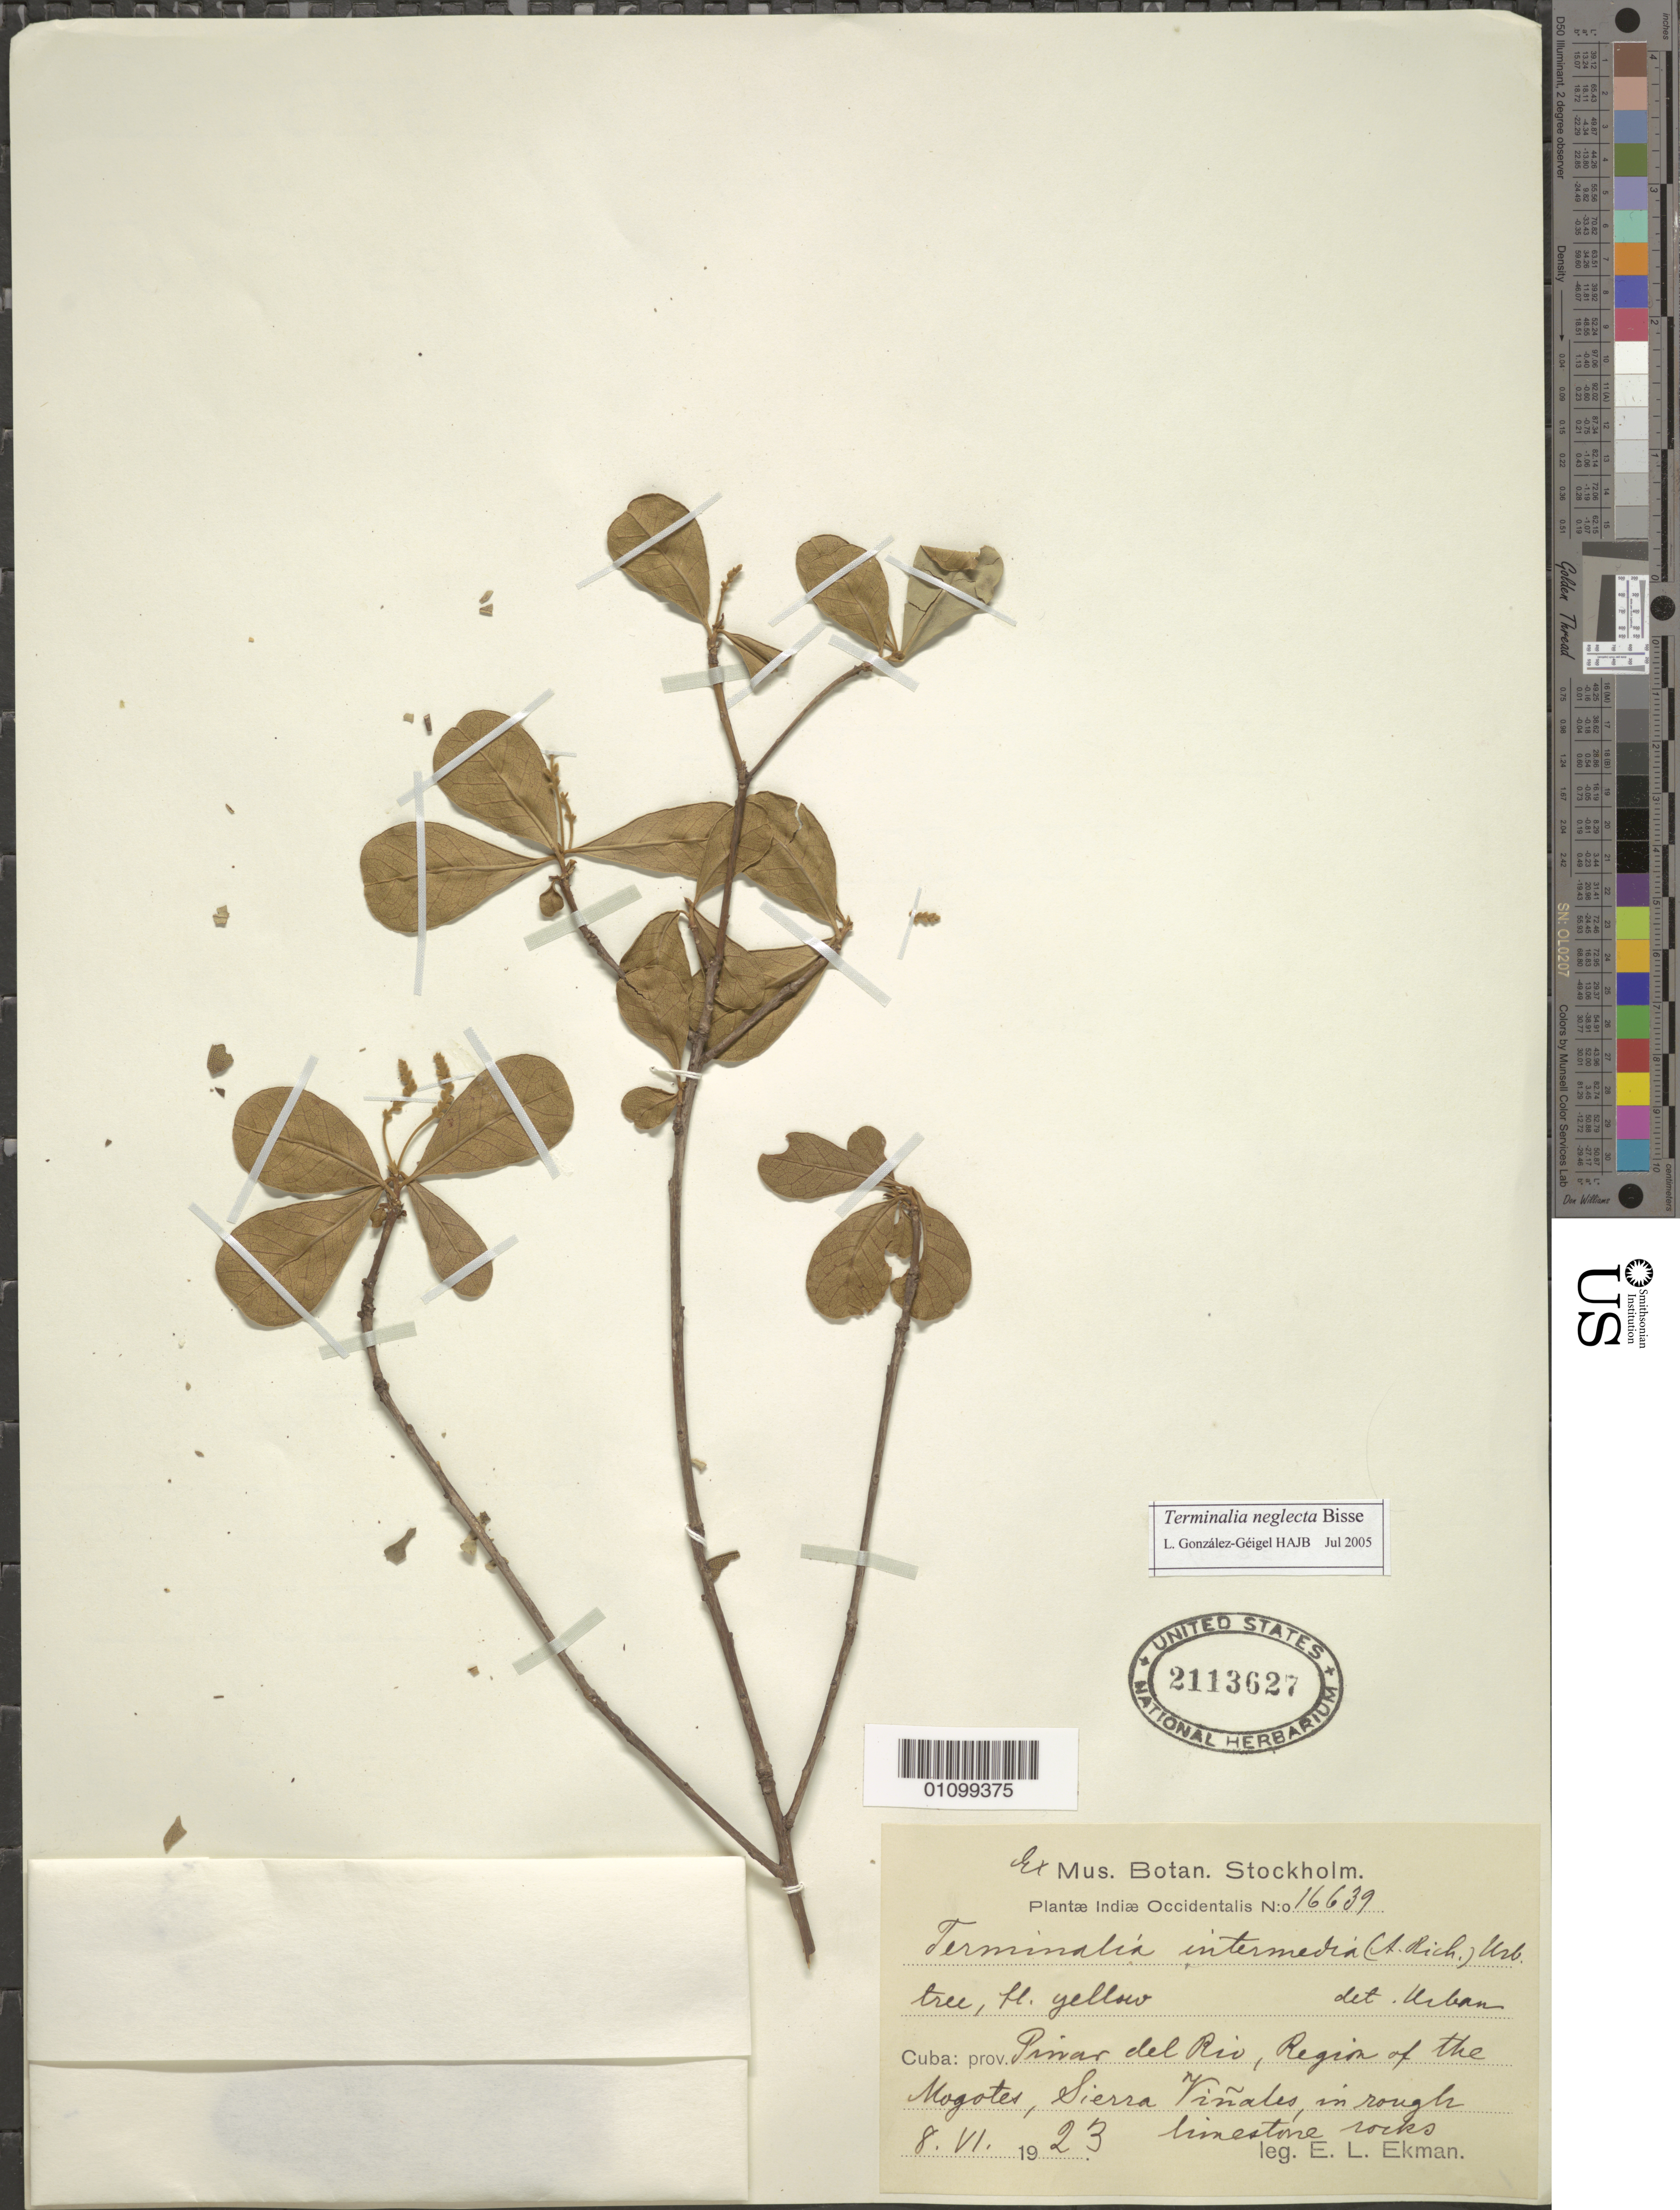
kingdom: Plantae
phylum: Tracheophyta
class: Magnoliopsida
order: Myrtales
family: Combretaceae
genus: Terminalia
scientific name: Terminalia myriocarpa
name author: Van Heurck & Müll. Arg.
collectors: E. L. Ekman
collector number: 16639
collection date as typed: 08 Jun 1923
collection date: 1923-06-08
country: Cuba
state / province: Pinar del Rio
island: Cuba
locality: Region of the Mogotes, Sierra Viñales, in rough limestone rocks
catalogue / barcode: US 2113627